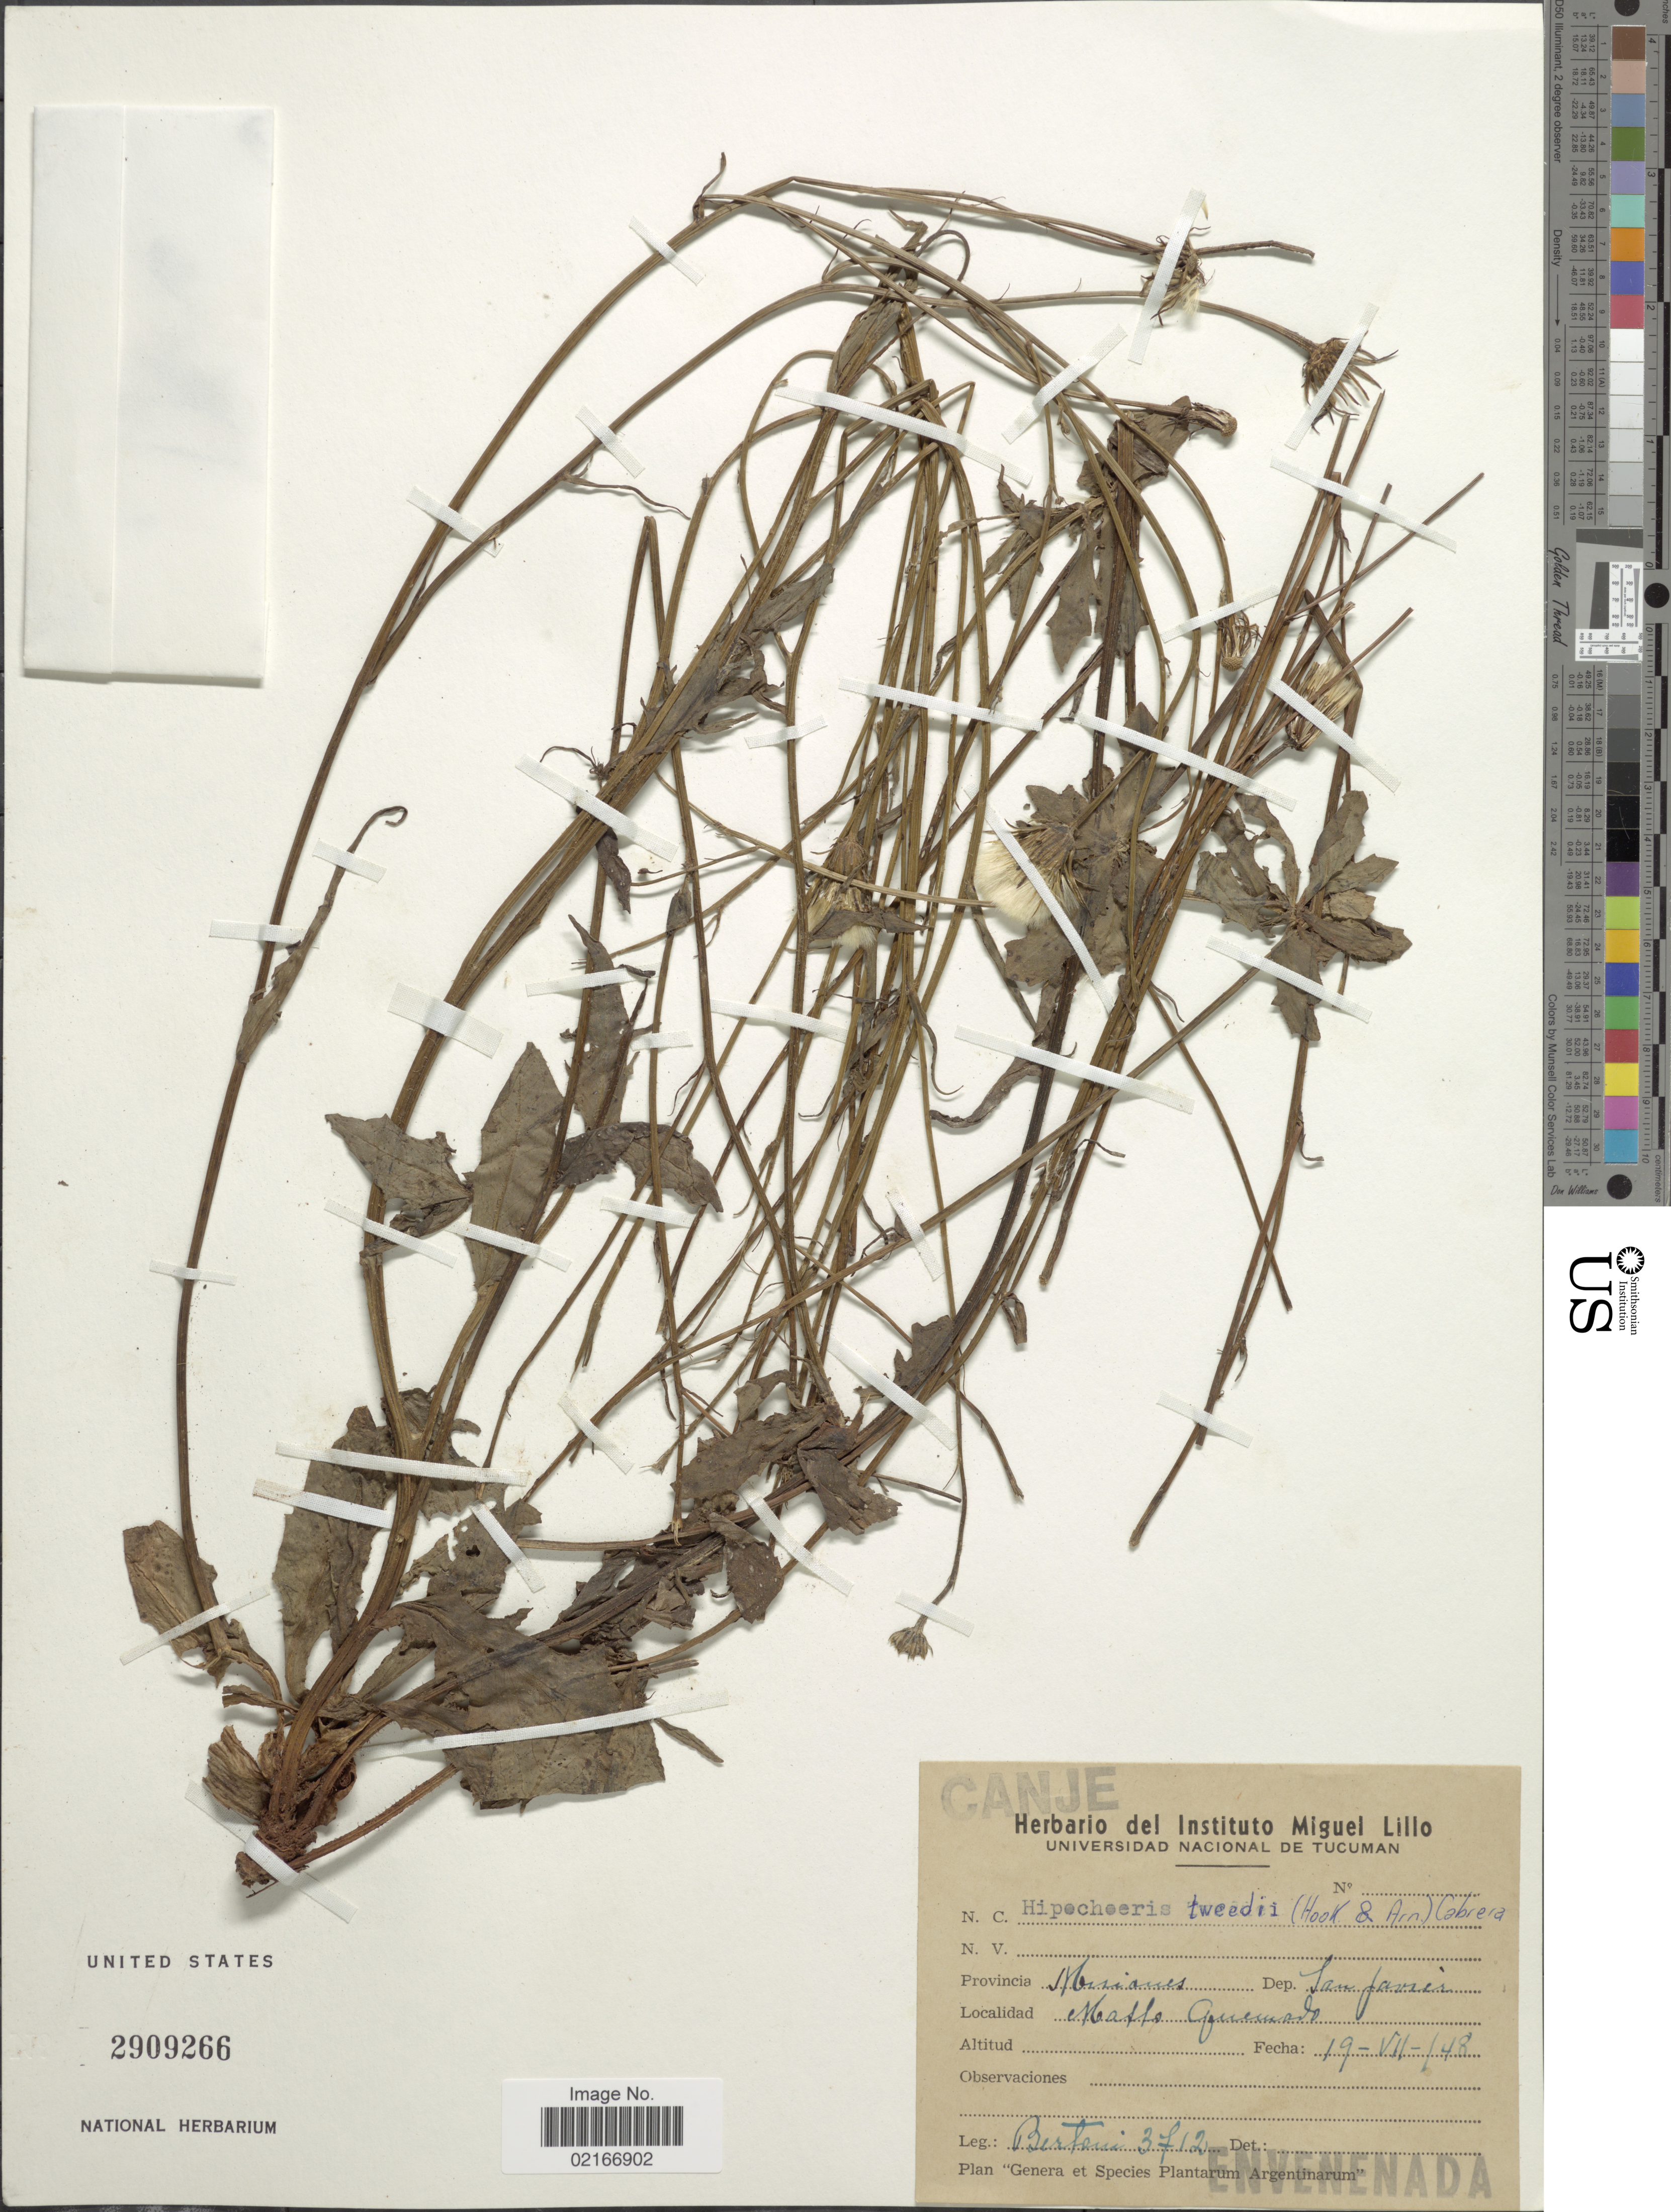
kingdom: Plantae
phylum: Tracheophyta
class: Magnoliopsida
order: Asterales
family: Asteraceae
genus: Hypochaeris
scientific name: Hypochaeris chillensis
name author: (Kunth) Britton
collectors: -. Berteri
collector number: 3712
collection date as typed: Transcribed d/m/y: 19/7/48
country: Argentina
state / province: Misiones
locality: Dep. San Javier. Matto Quemado.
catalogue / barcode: US 2909266